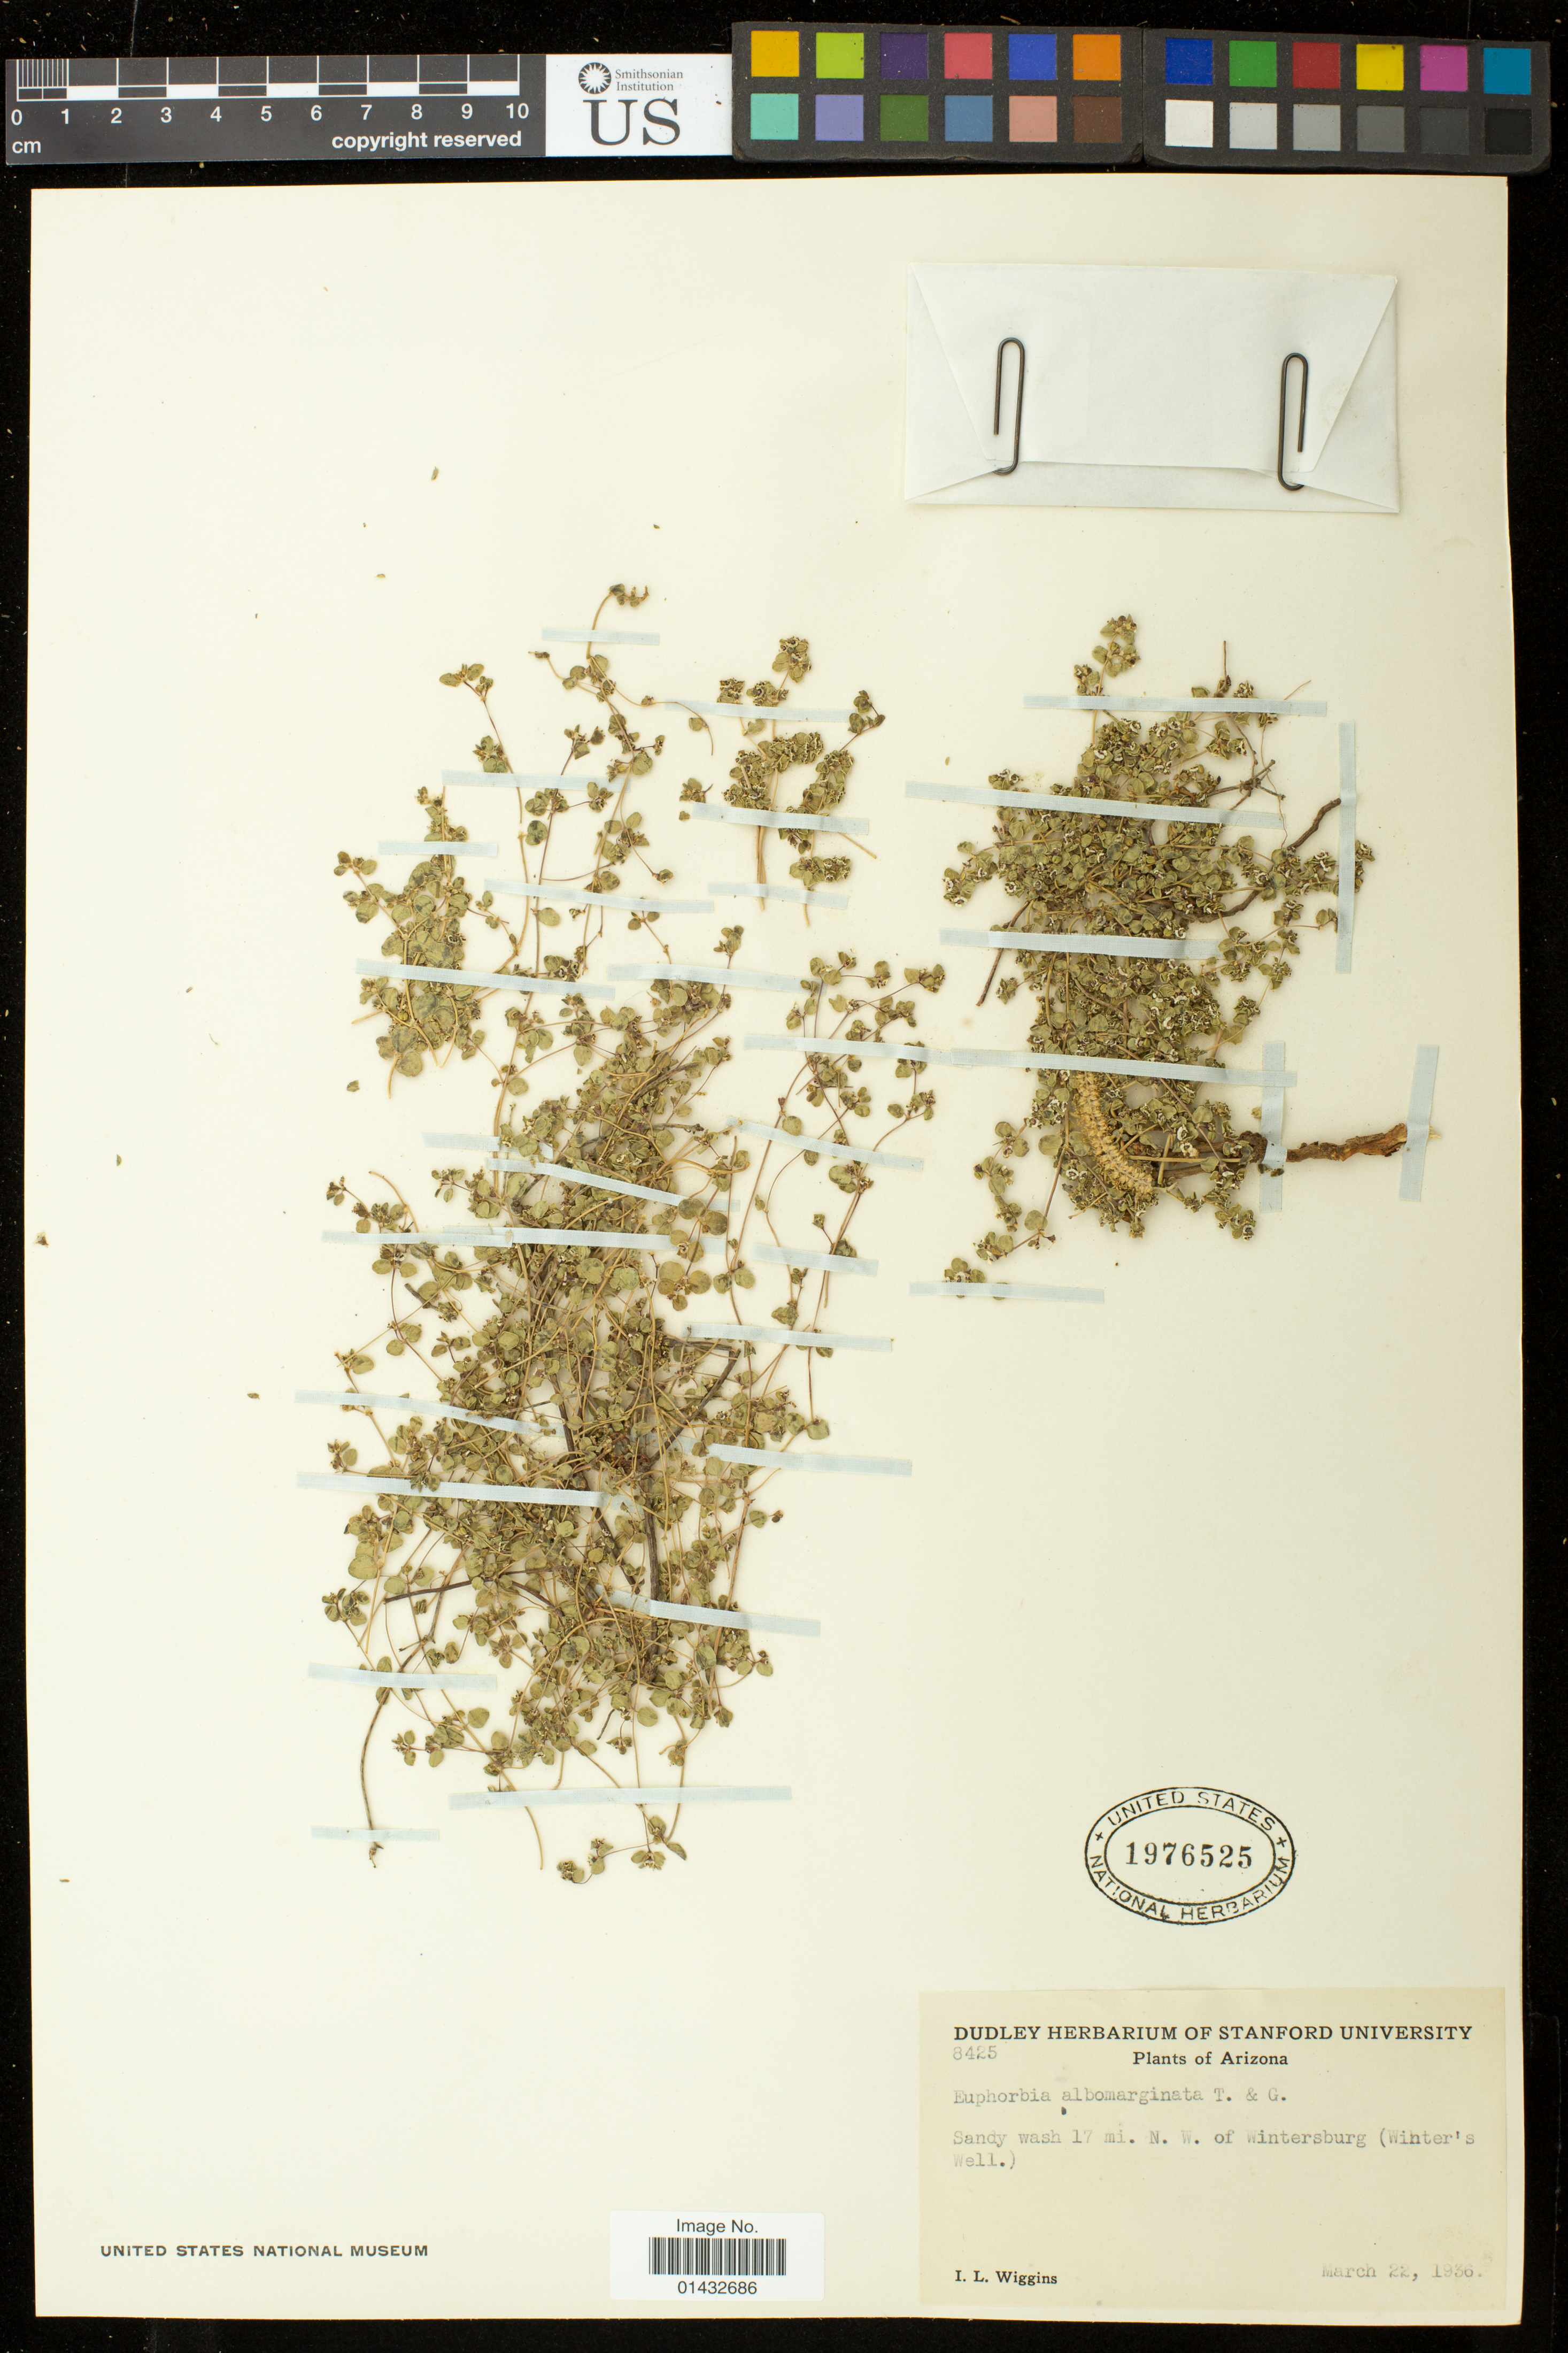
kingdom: Plantae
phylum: Tracheophyta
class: Magnoliopsida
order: Malpighiales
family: Euphorbiaceae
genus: Euphorbia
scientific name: Euphorbia albomarginata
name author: Torr. & A. Gray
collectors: I. L. Wiggins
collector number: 8425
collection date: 1936-03-22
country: United States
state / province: Arizona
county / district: Maricopa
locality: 17 mi. N. W. of Wintersburg (Winter's Well)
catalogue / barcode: US 1976525